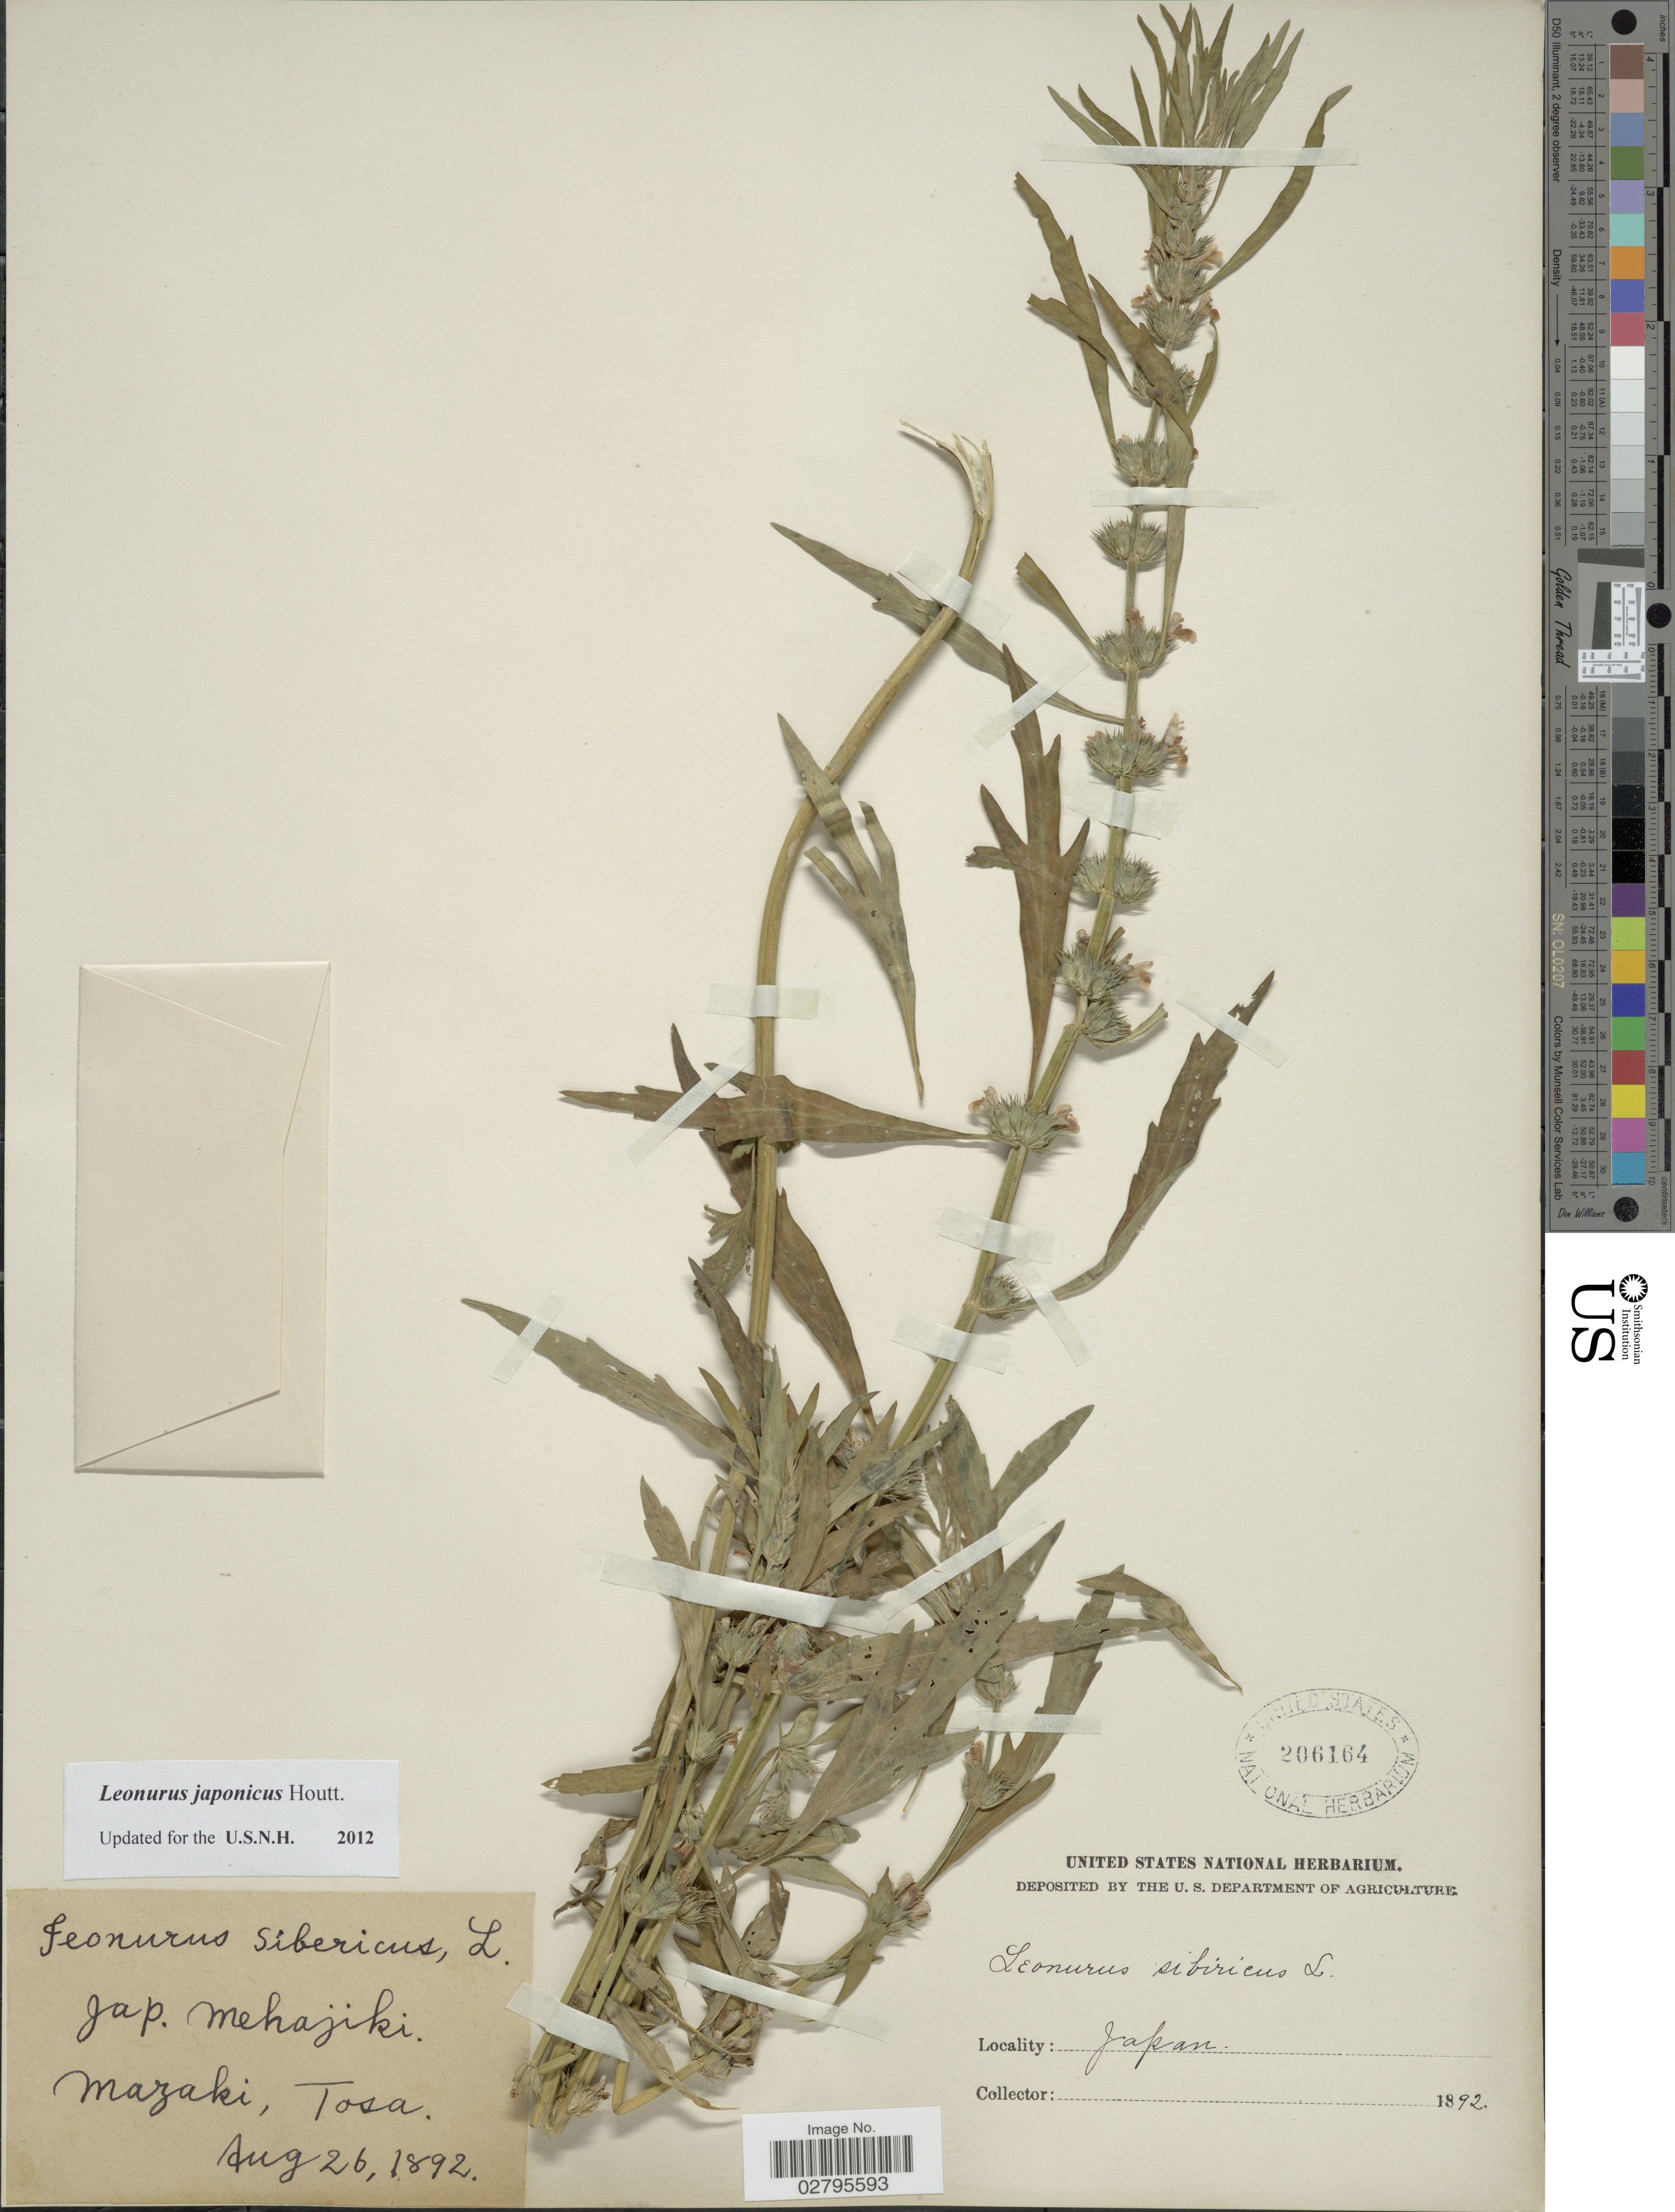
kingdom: Plantae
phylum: Tracheophyta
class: Magnoliopsida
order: Lamiales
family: Lamiaceae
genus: Leonurus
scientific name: Leonurus japonicus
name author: Houtt.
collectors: ex herb. United States National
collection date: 1892-08-26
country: Japan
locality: Mazaki, Tosa.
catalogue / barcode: US 206164